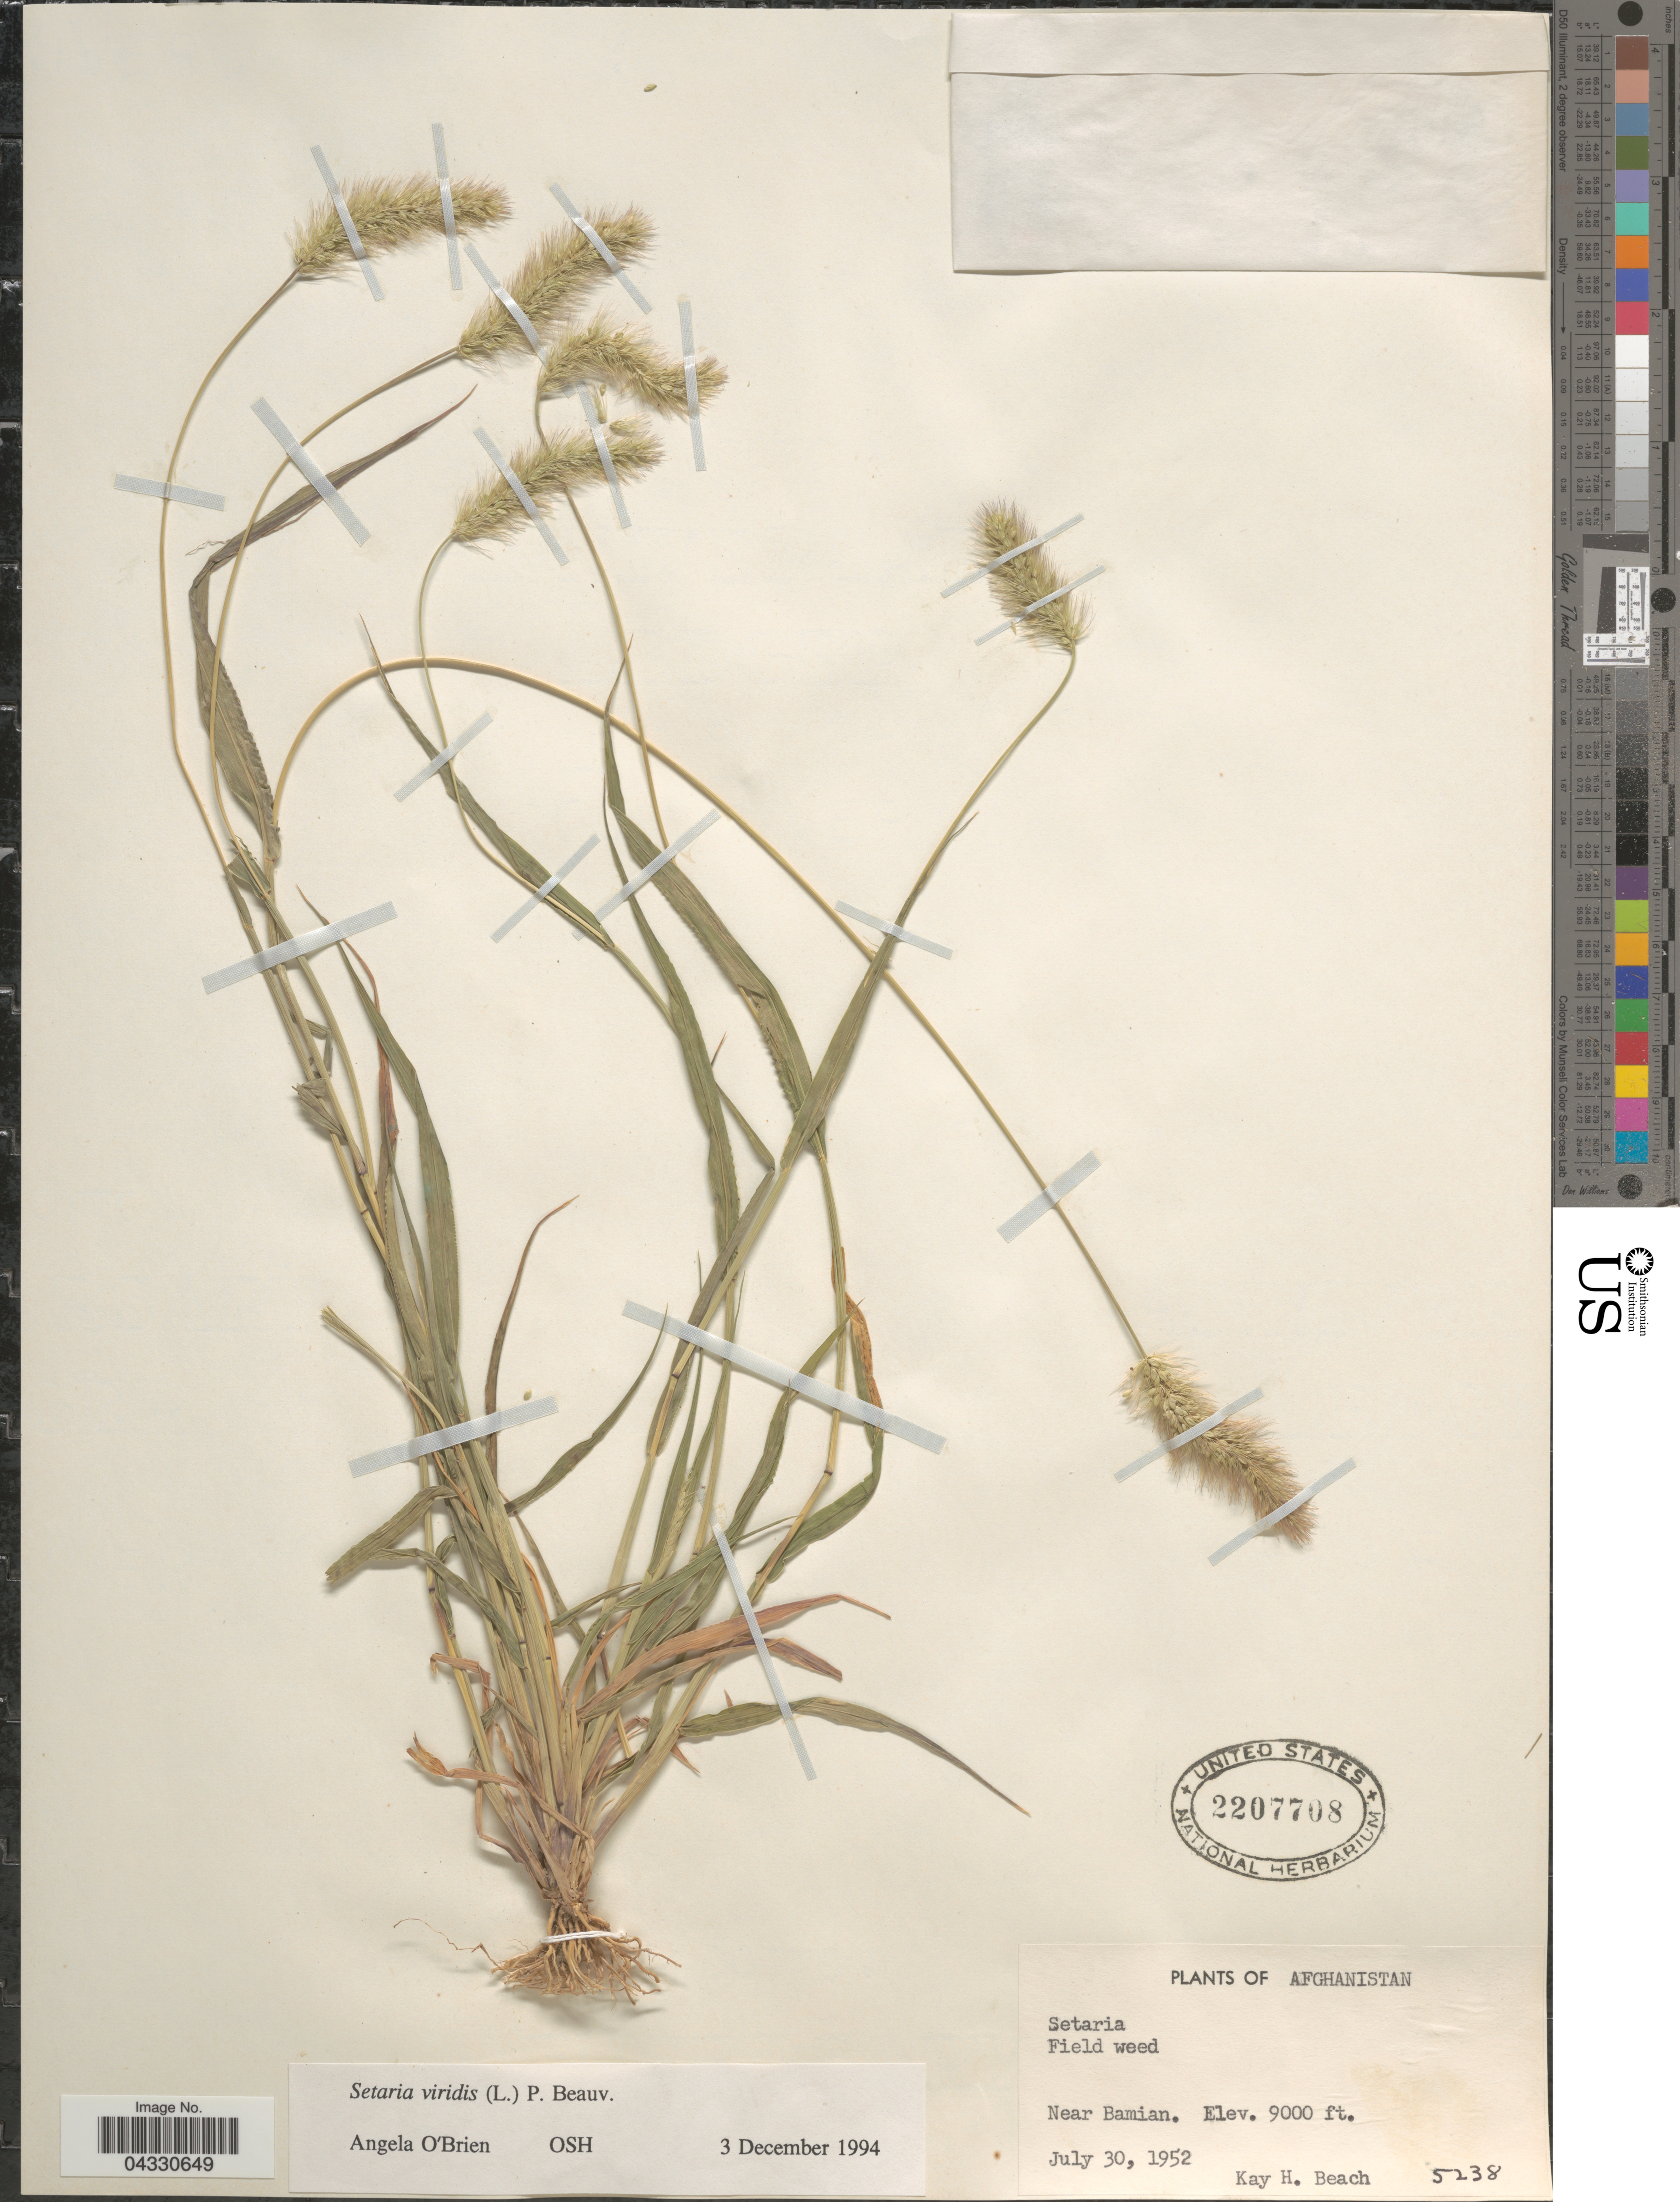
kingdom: Plantae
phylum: Tracheophyta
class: Liliopsida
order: Poales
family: Poaceae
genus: Setaria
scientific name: Setaria viridis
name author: (L.) P. Beauv.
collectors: K. H. Beach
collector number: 5238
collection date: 1952-07-30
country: Afghanistan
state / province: Bamian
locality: Near Bamian.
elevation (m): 2743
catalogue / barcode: US 2207708